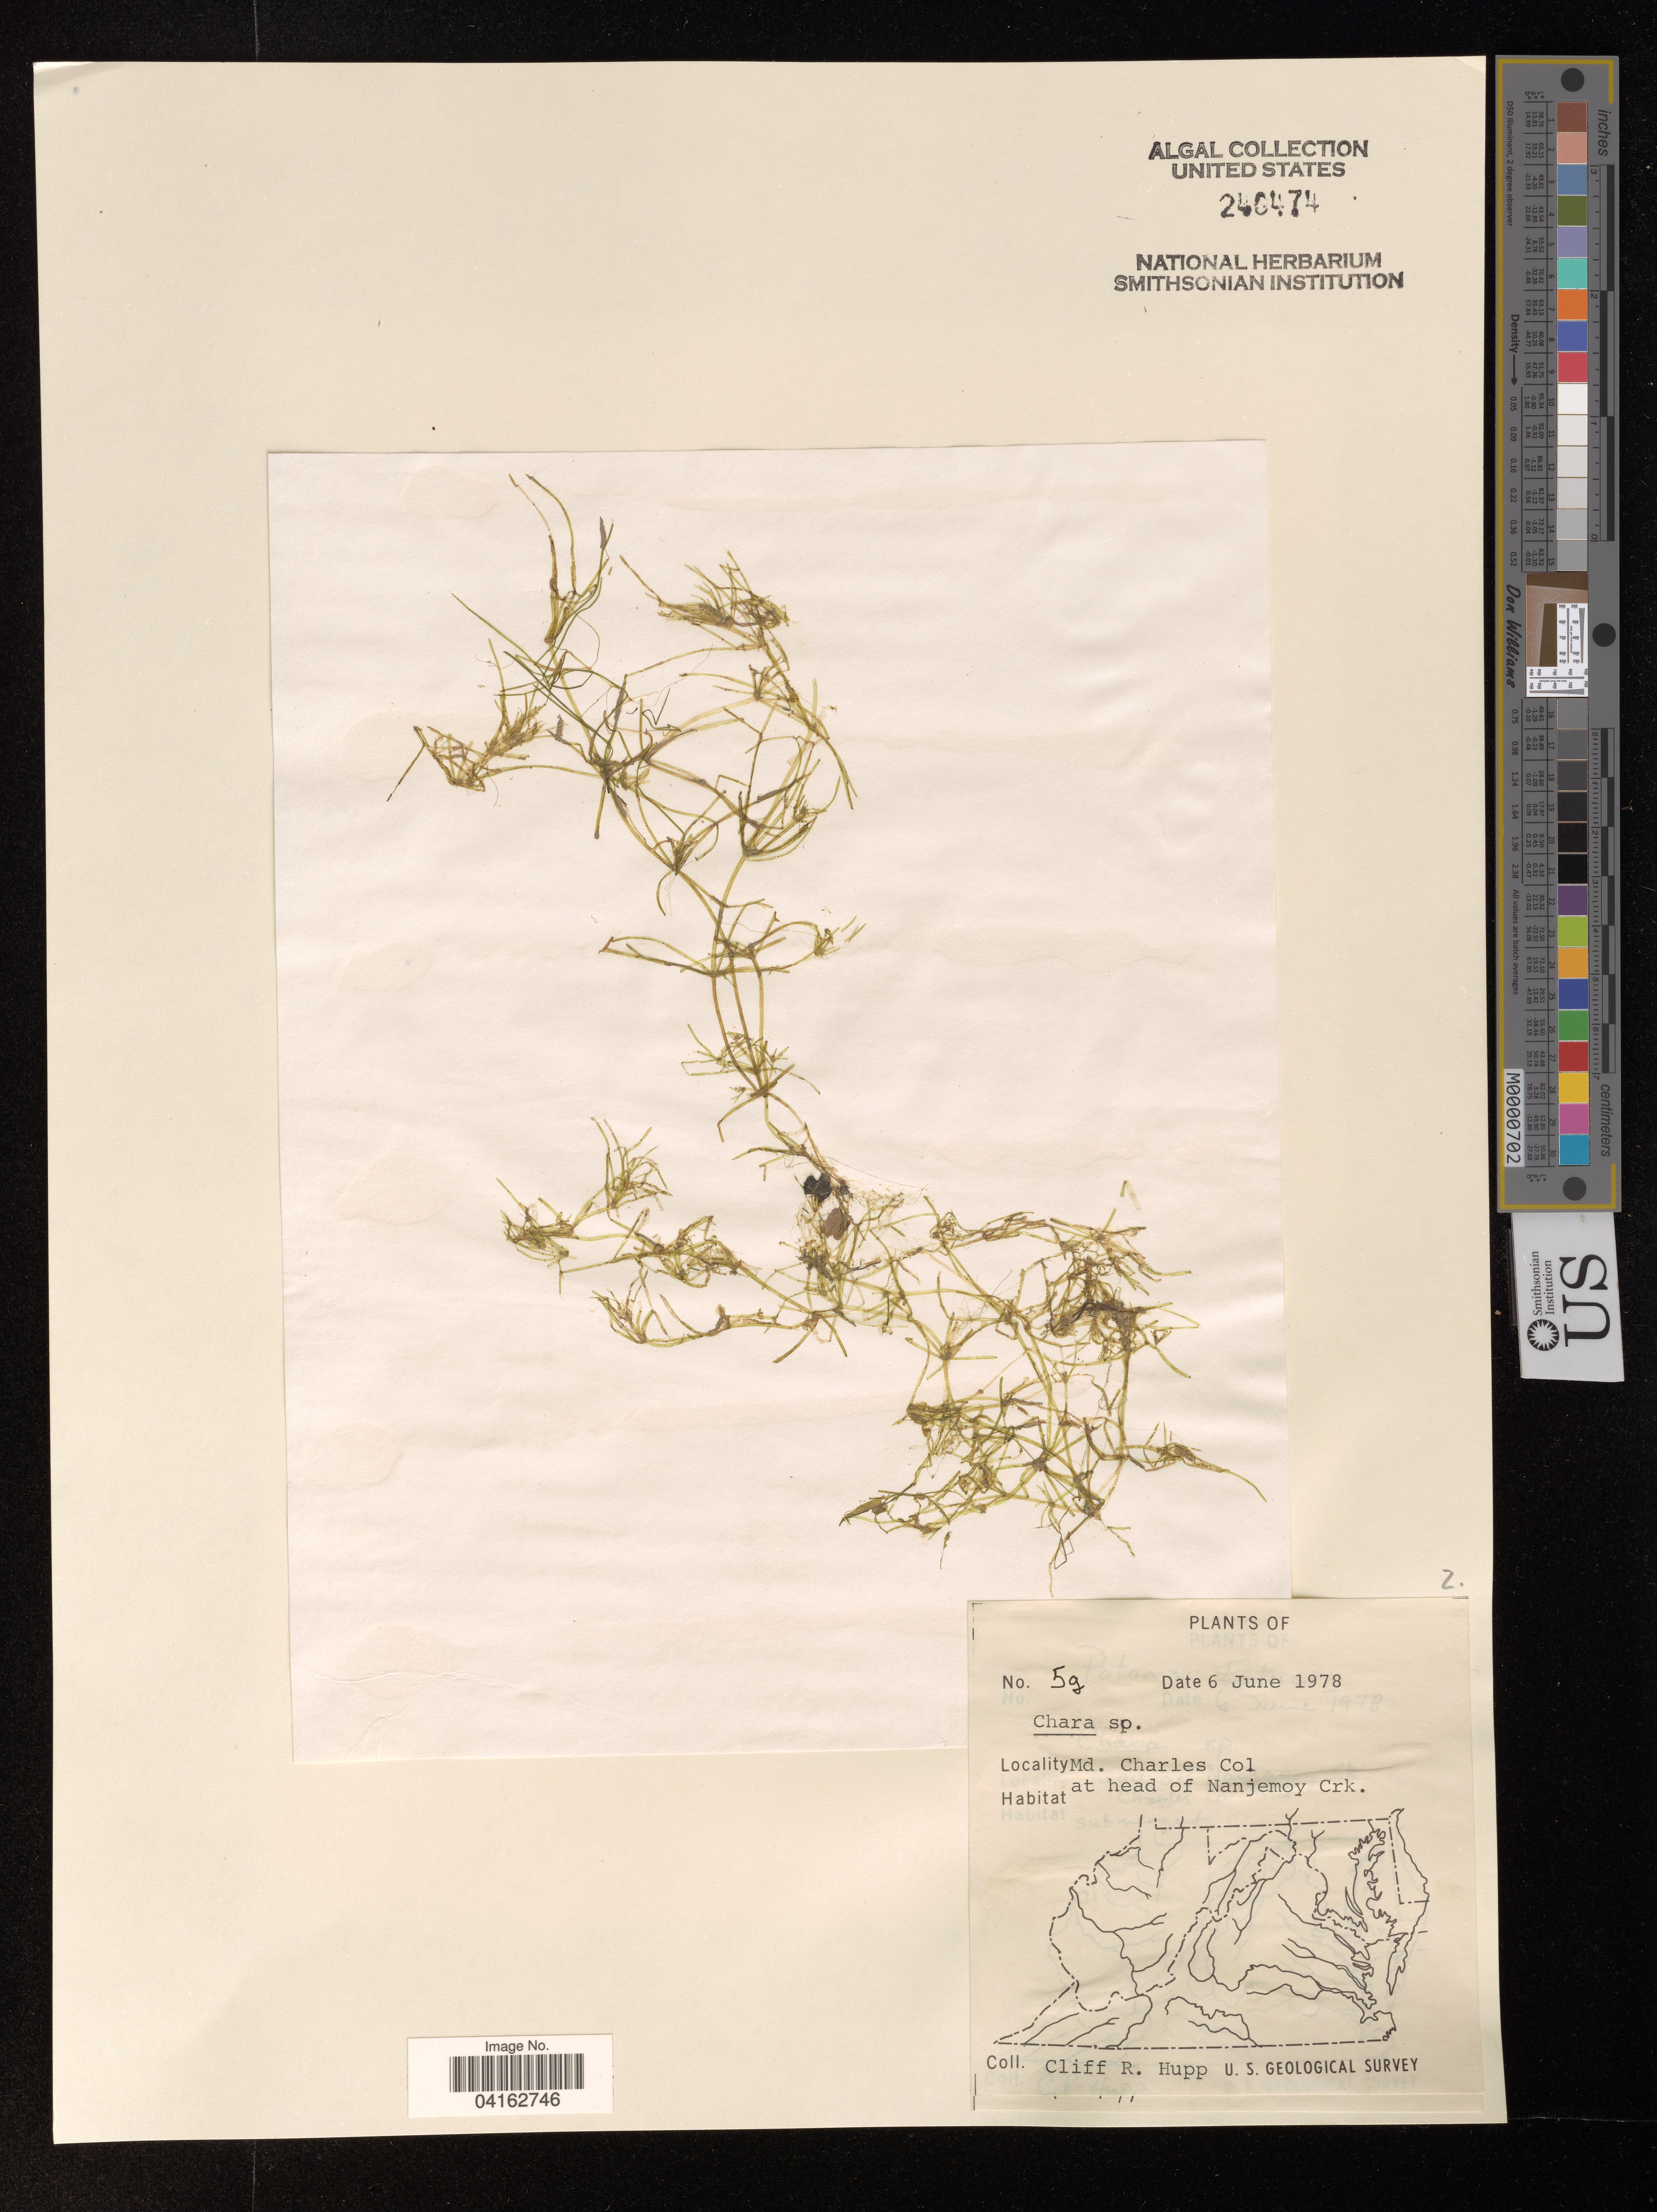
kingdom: Plantae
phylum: Charophyta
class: Charophyceae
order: Charales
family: Characeae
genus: Chara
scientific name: Chara sp.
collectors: E. Hupp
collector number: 5g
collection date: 1978-06-06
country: United States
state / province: Maryland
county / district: Charles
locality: at head of Nanjemoy Crk.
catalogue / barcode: US 240474